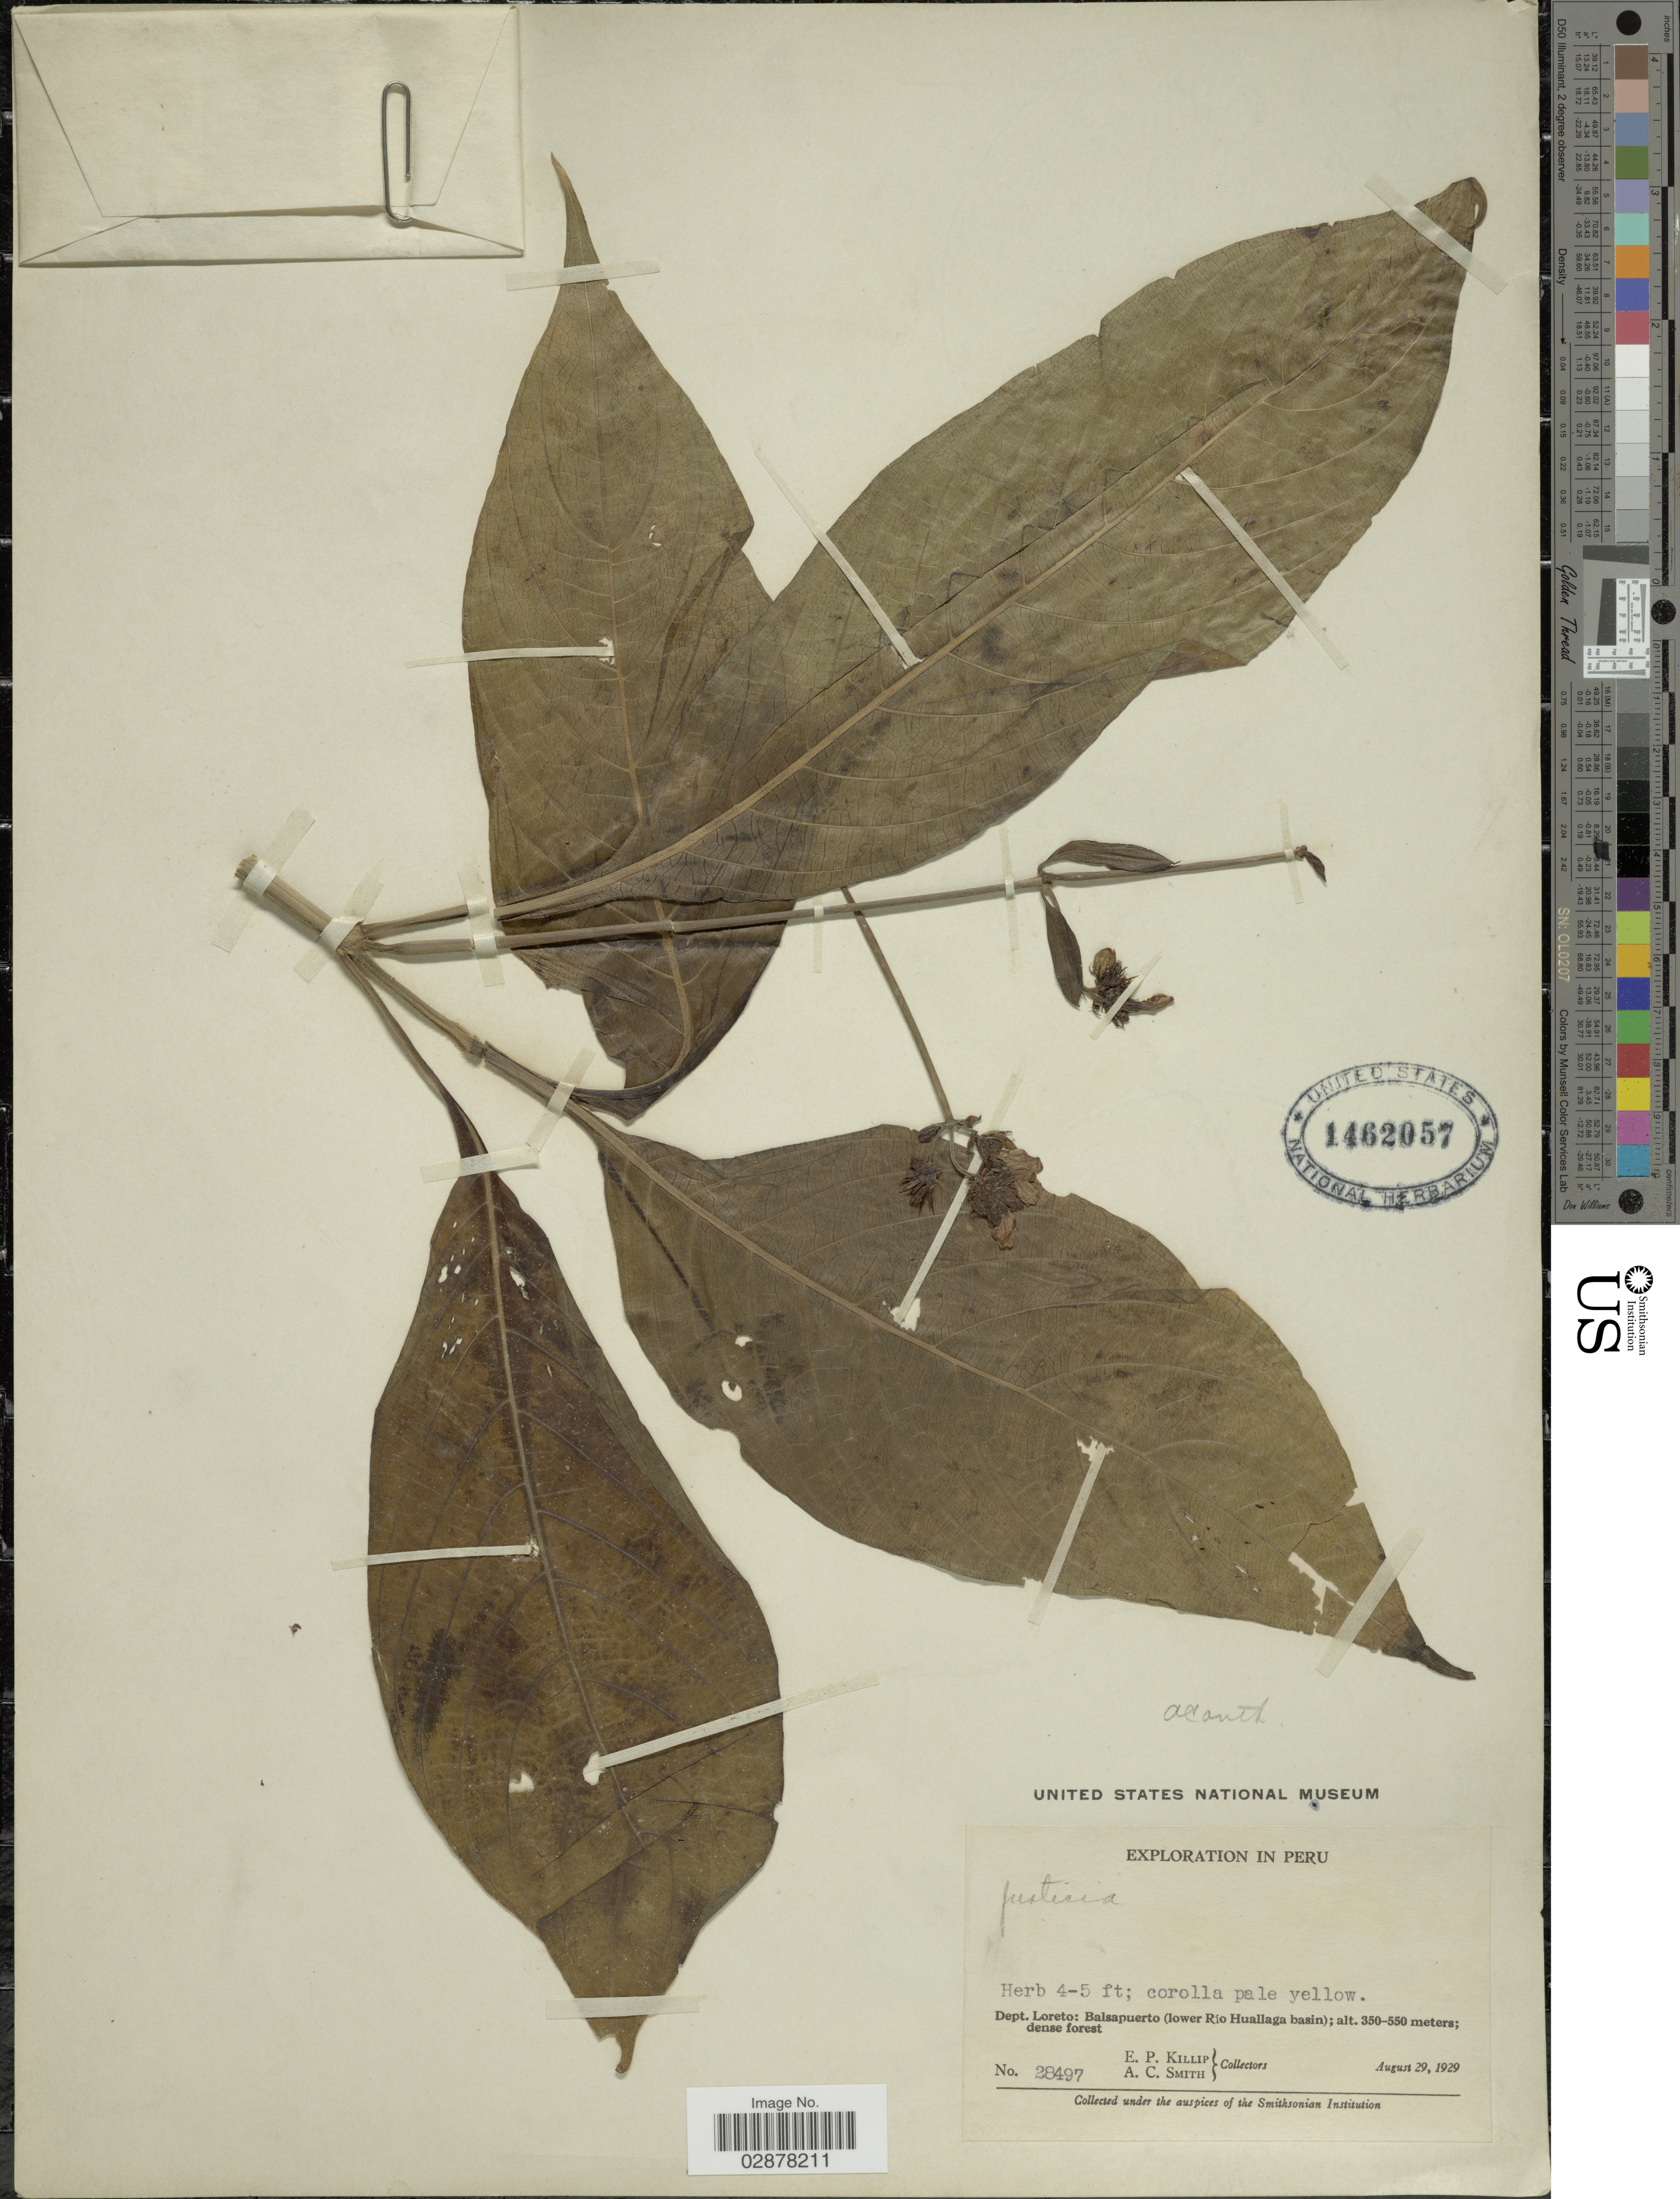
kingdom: Plantae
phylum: Tracheophyta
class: Magnoliopsida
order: Lamiales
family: Acanthaceae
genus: Justicia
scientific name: Justicia chloanantha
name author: Leonard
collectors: E. P. Killip & A. C. Smith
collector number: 28497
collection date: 1929-08-29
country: Peru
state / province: Loreto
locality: Dept. Loreto, Balsapuerto (lower Río Huallaga basin).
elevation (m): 350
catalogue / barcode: US 1462057